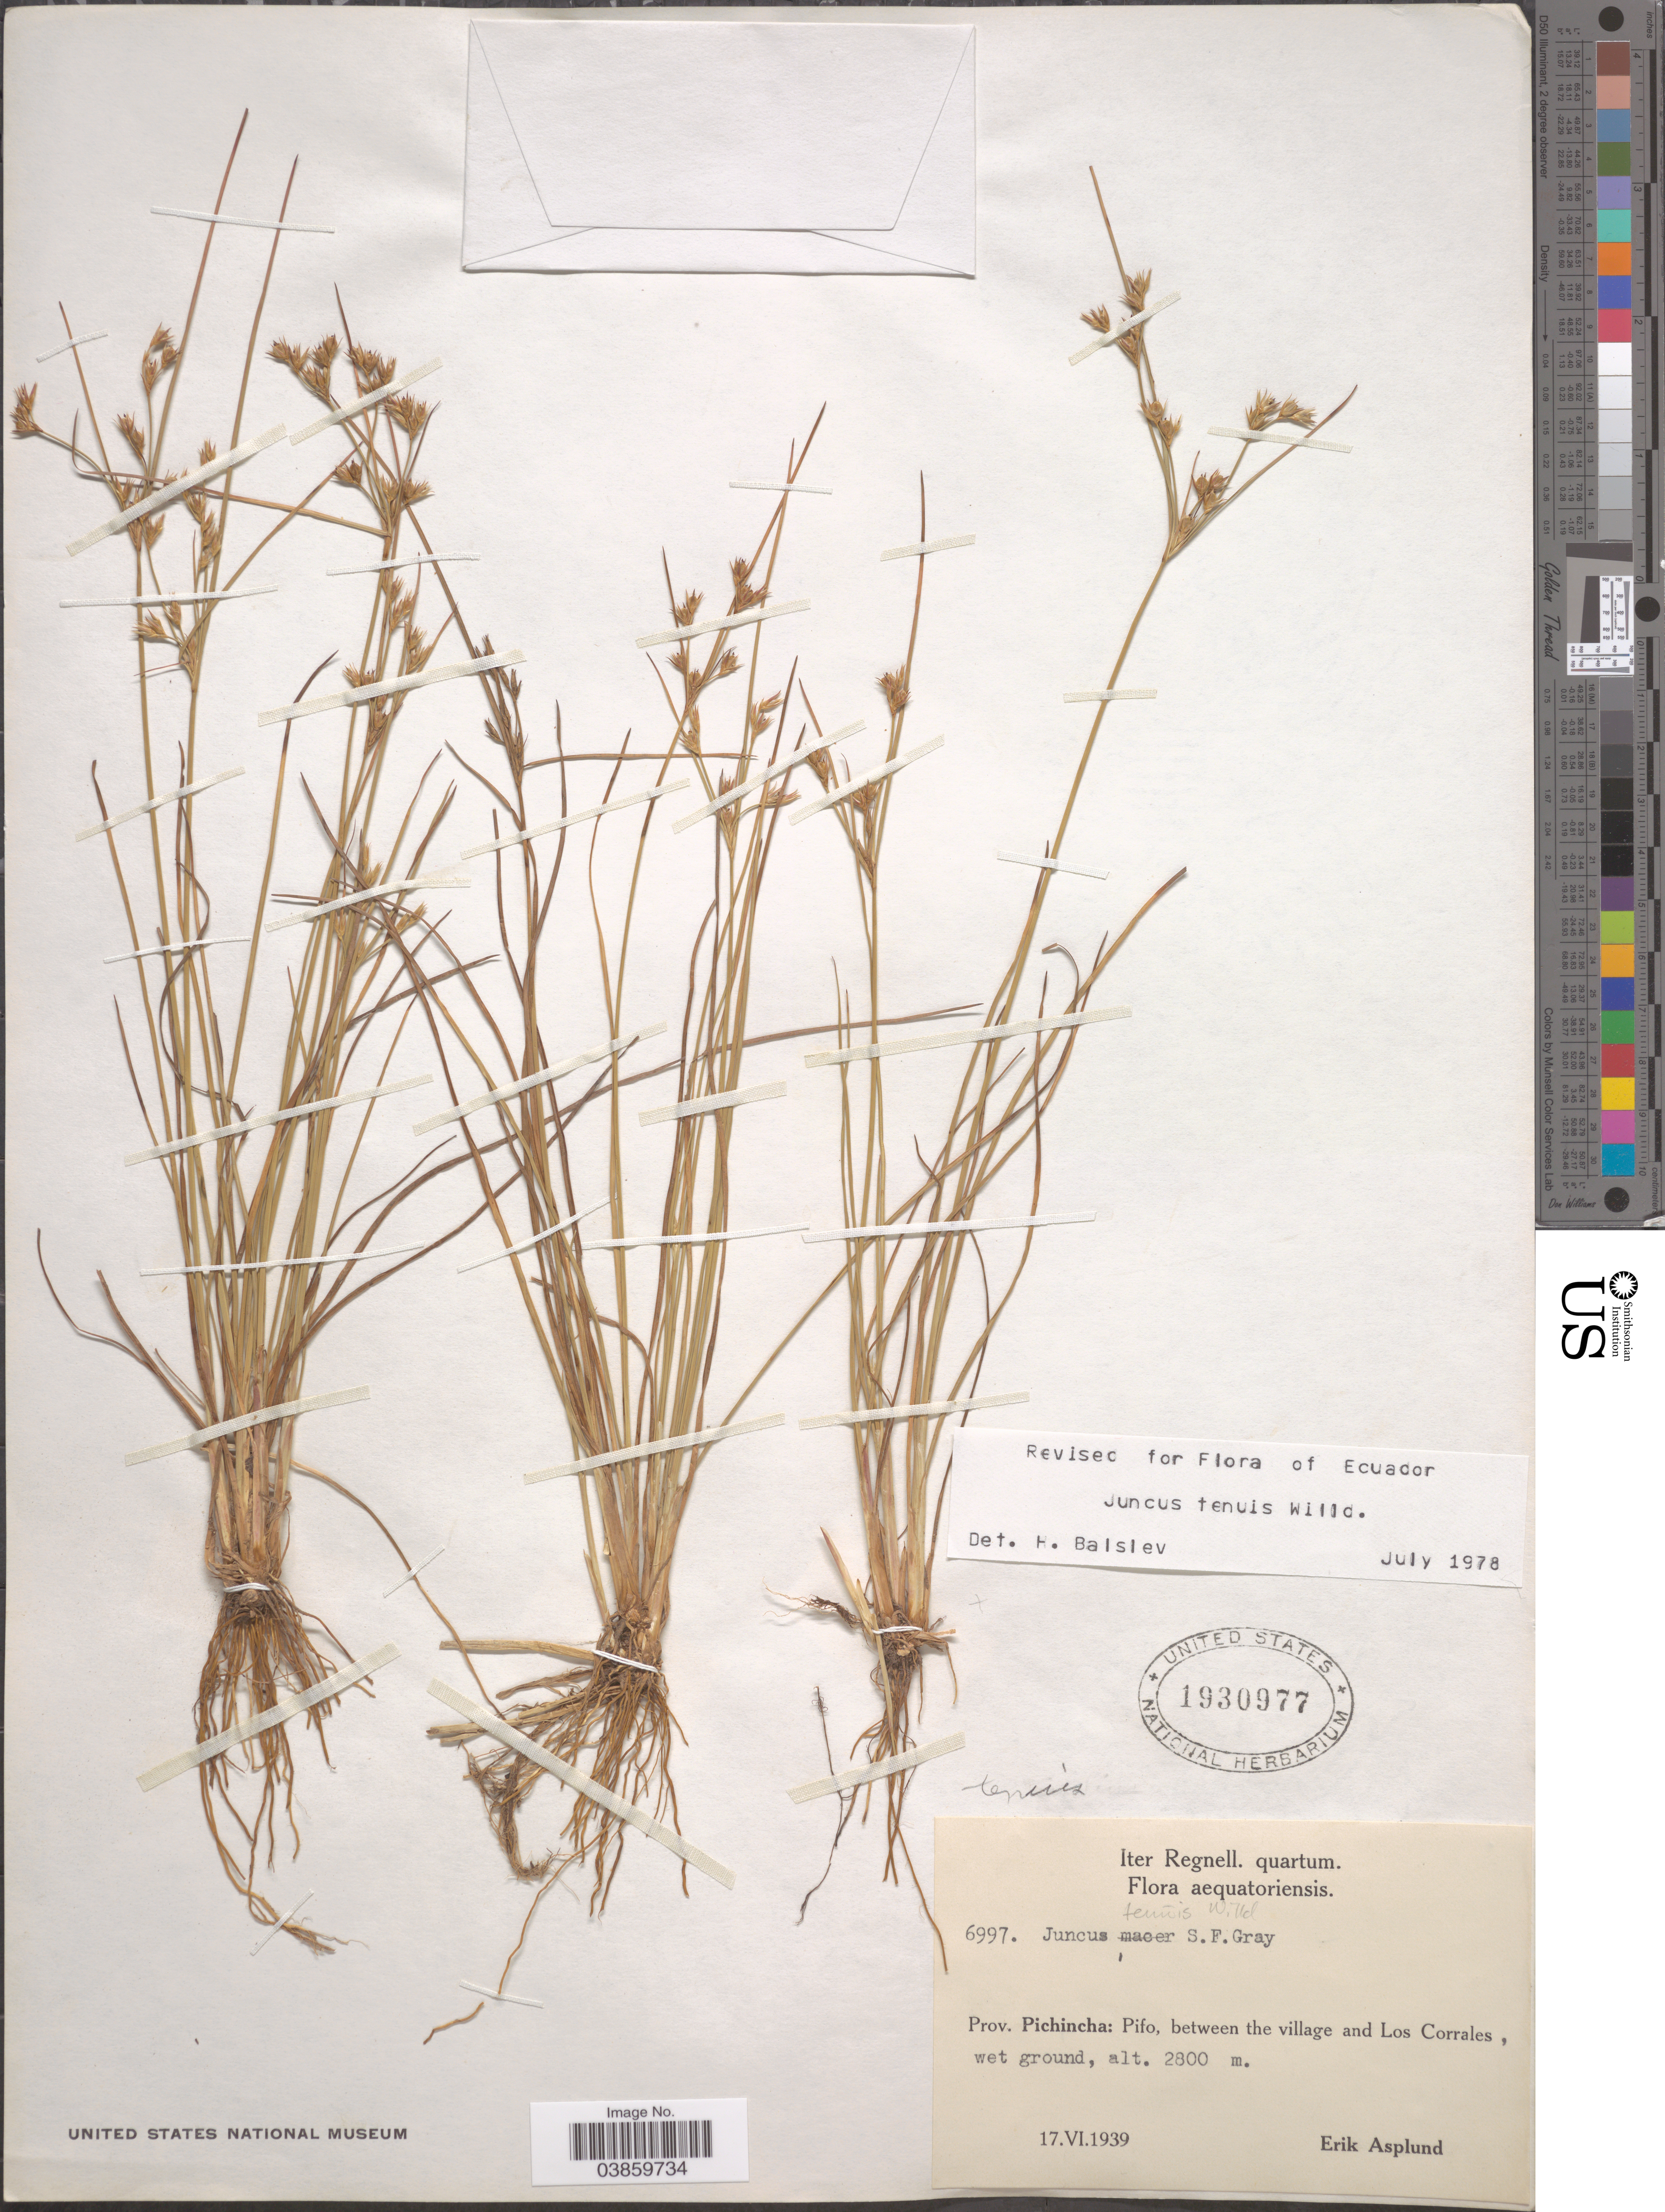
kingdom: Plantae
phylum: Tracheophyta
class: Liliopsida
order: Poales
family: Juncaceae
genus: Juncus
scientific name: Juncus tenuis var. tenuis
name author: Willd.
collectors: E. Asplund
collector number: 6997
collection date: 1939-06-17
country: Ecuador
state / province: Pichincha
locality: Pifo, between the village and Los Corrales, wet ground.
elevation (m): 2800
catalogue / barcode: US 1930977